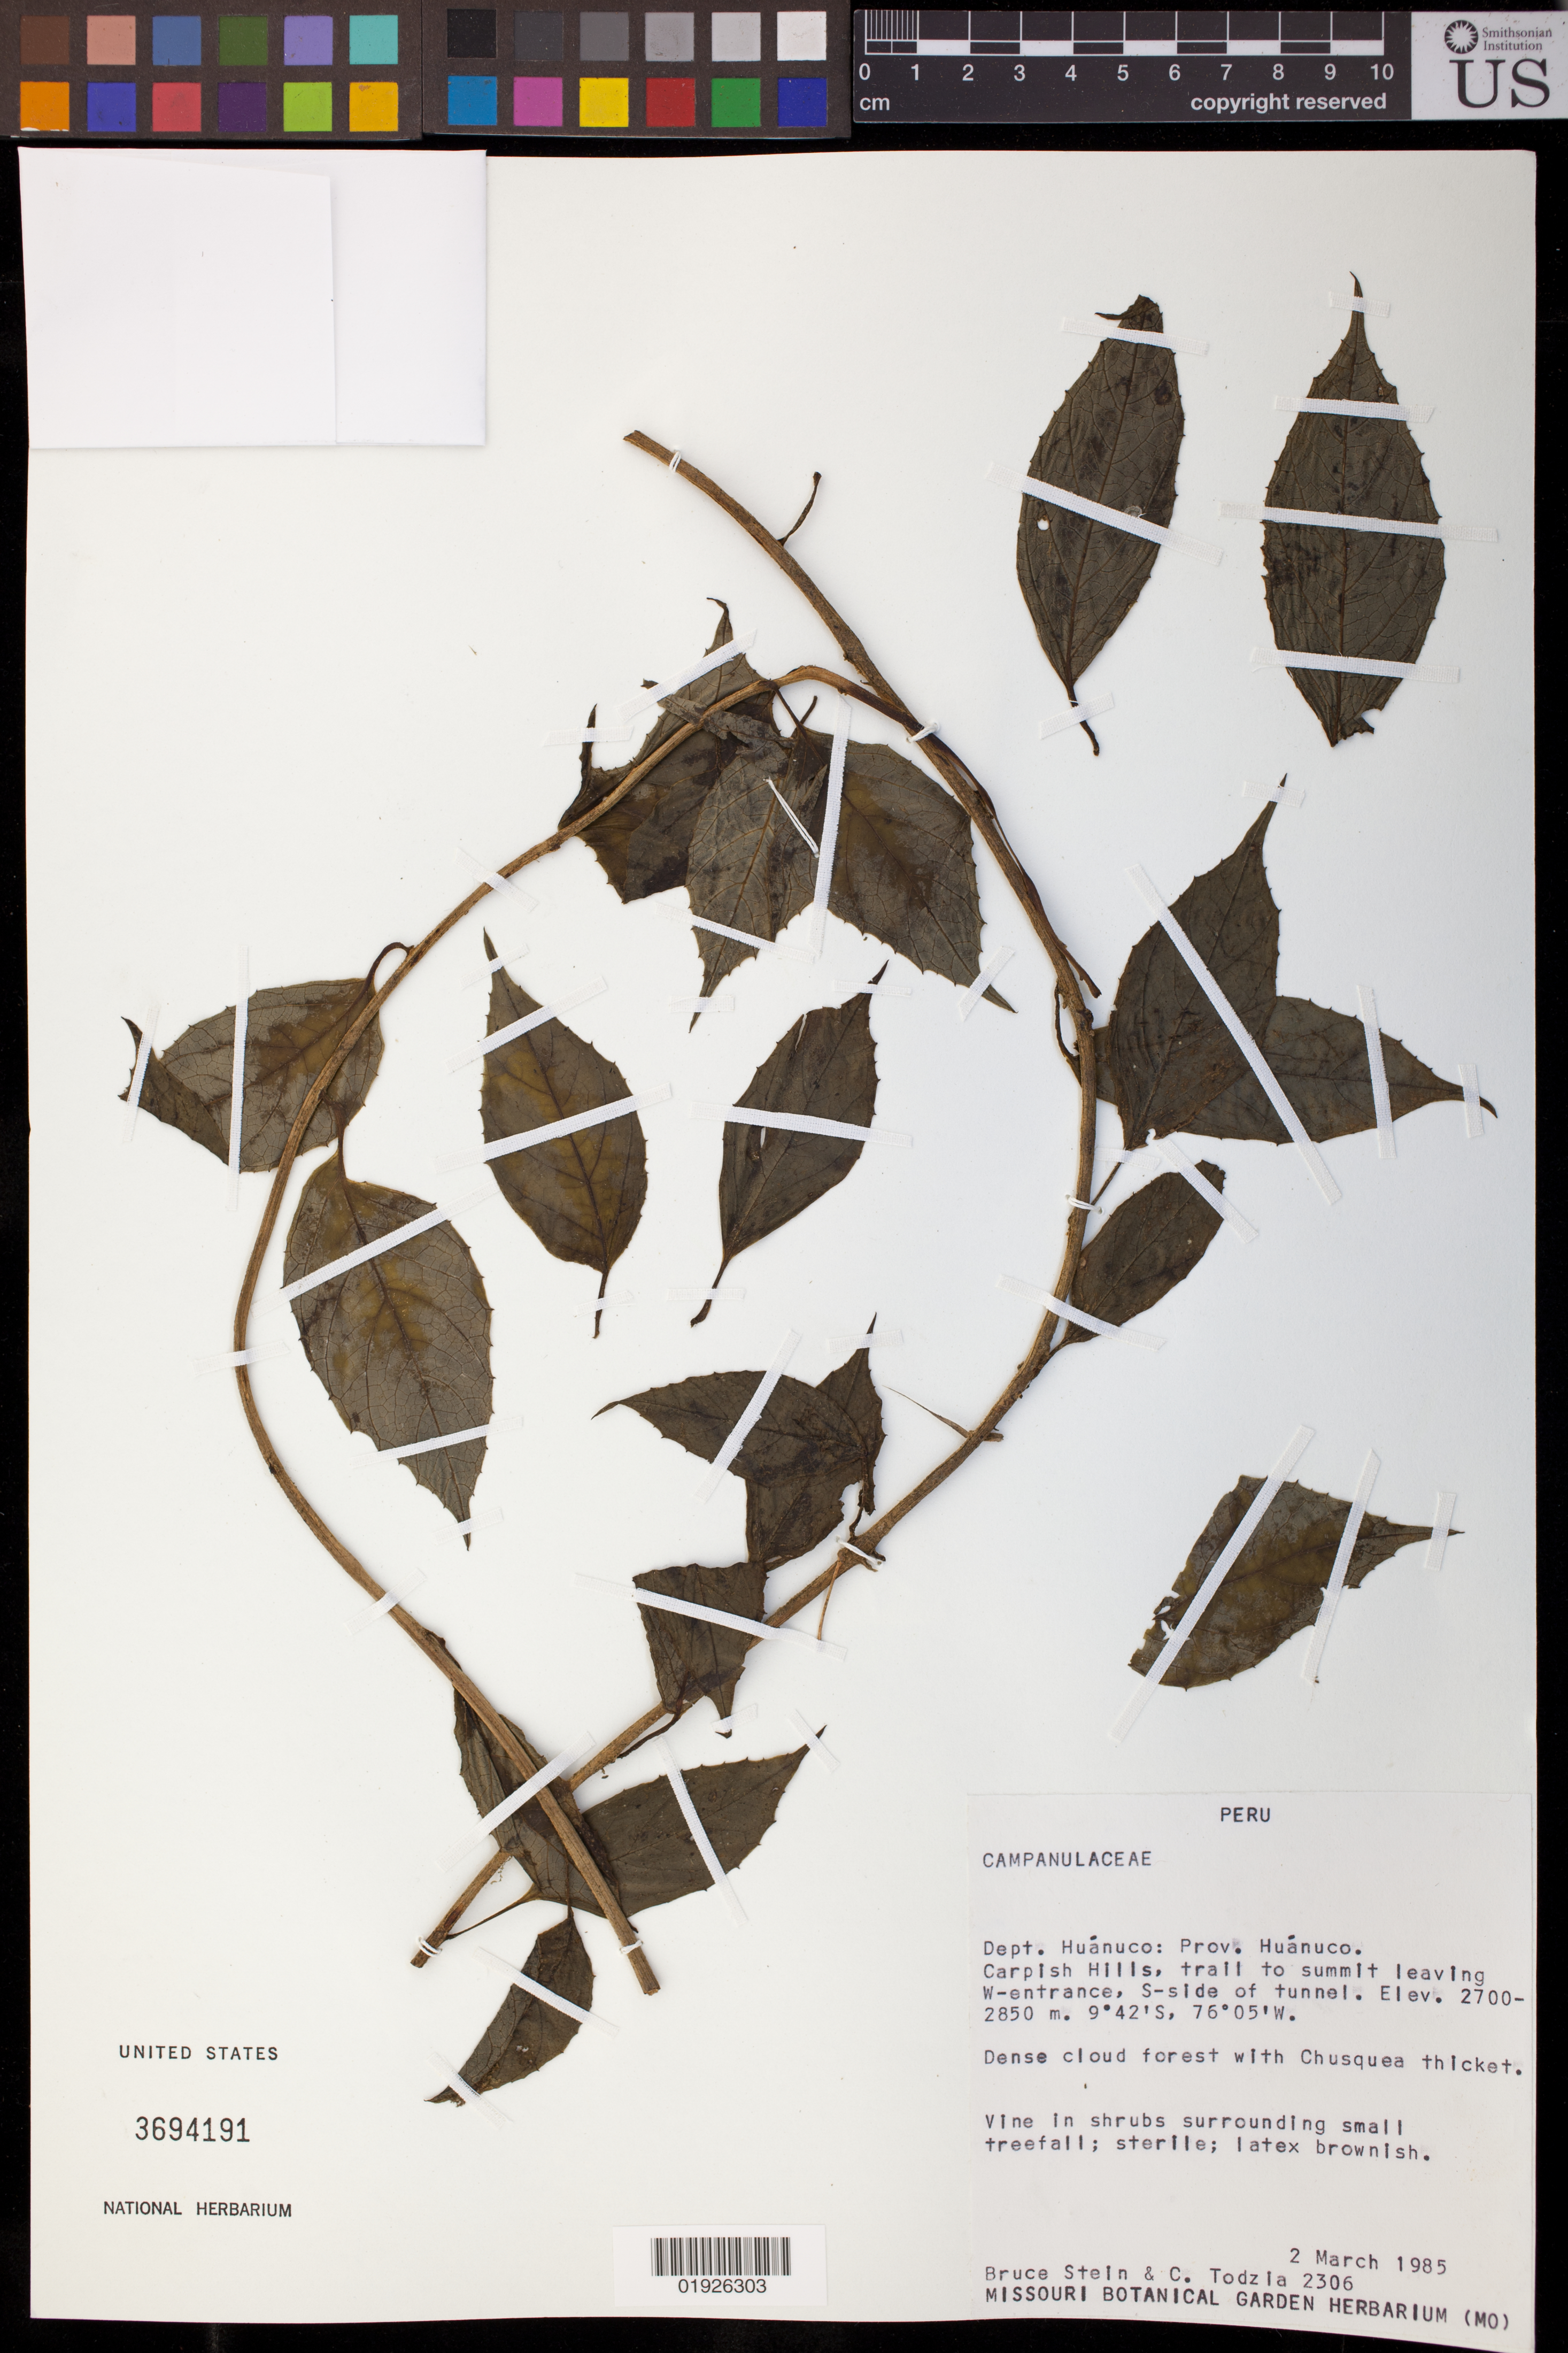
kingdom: Plantae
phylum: Tracheophyta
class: Magnoliopsida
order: Asterales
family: Campanulaceae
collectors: B. A. Stein & C. A. Todzia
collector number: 2306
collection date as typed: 02 Mar 1985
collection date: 1985-03-02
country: Peru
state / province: Huánuco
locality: Carpish Hills, trail to summit leaving from W-entrance, S-side of tunnel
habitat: Dense cloud forest with Chusquea thicket.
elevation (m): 2700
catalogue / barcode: US 3694191